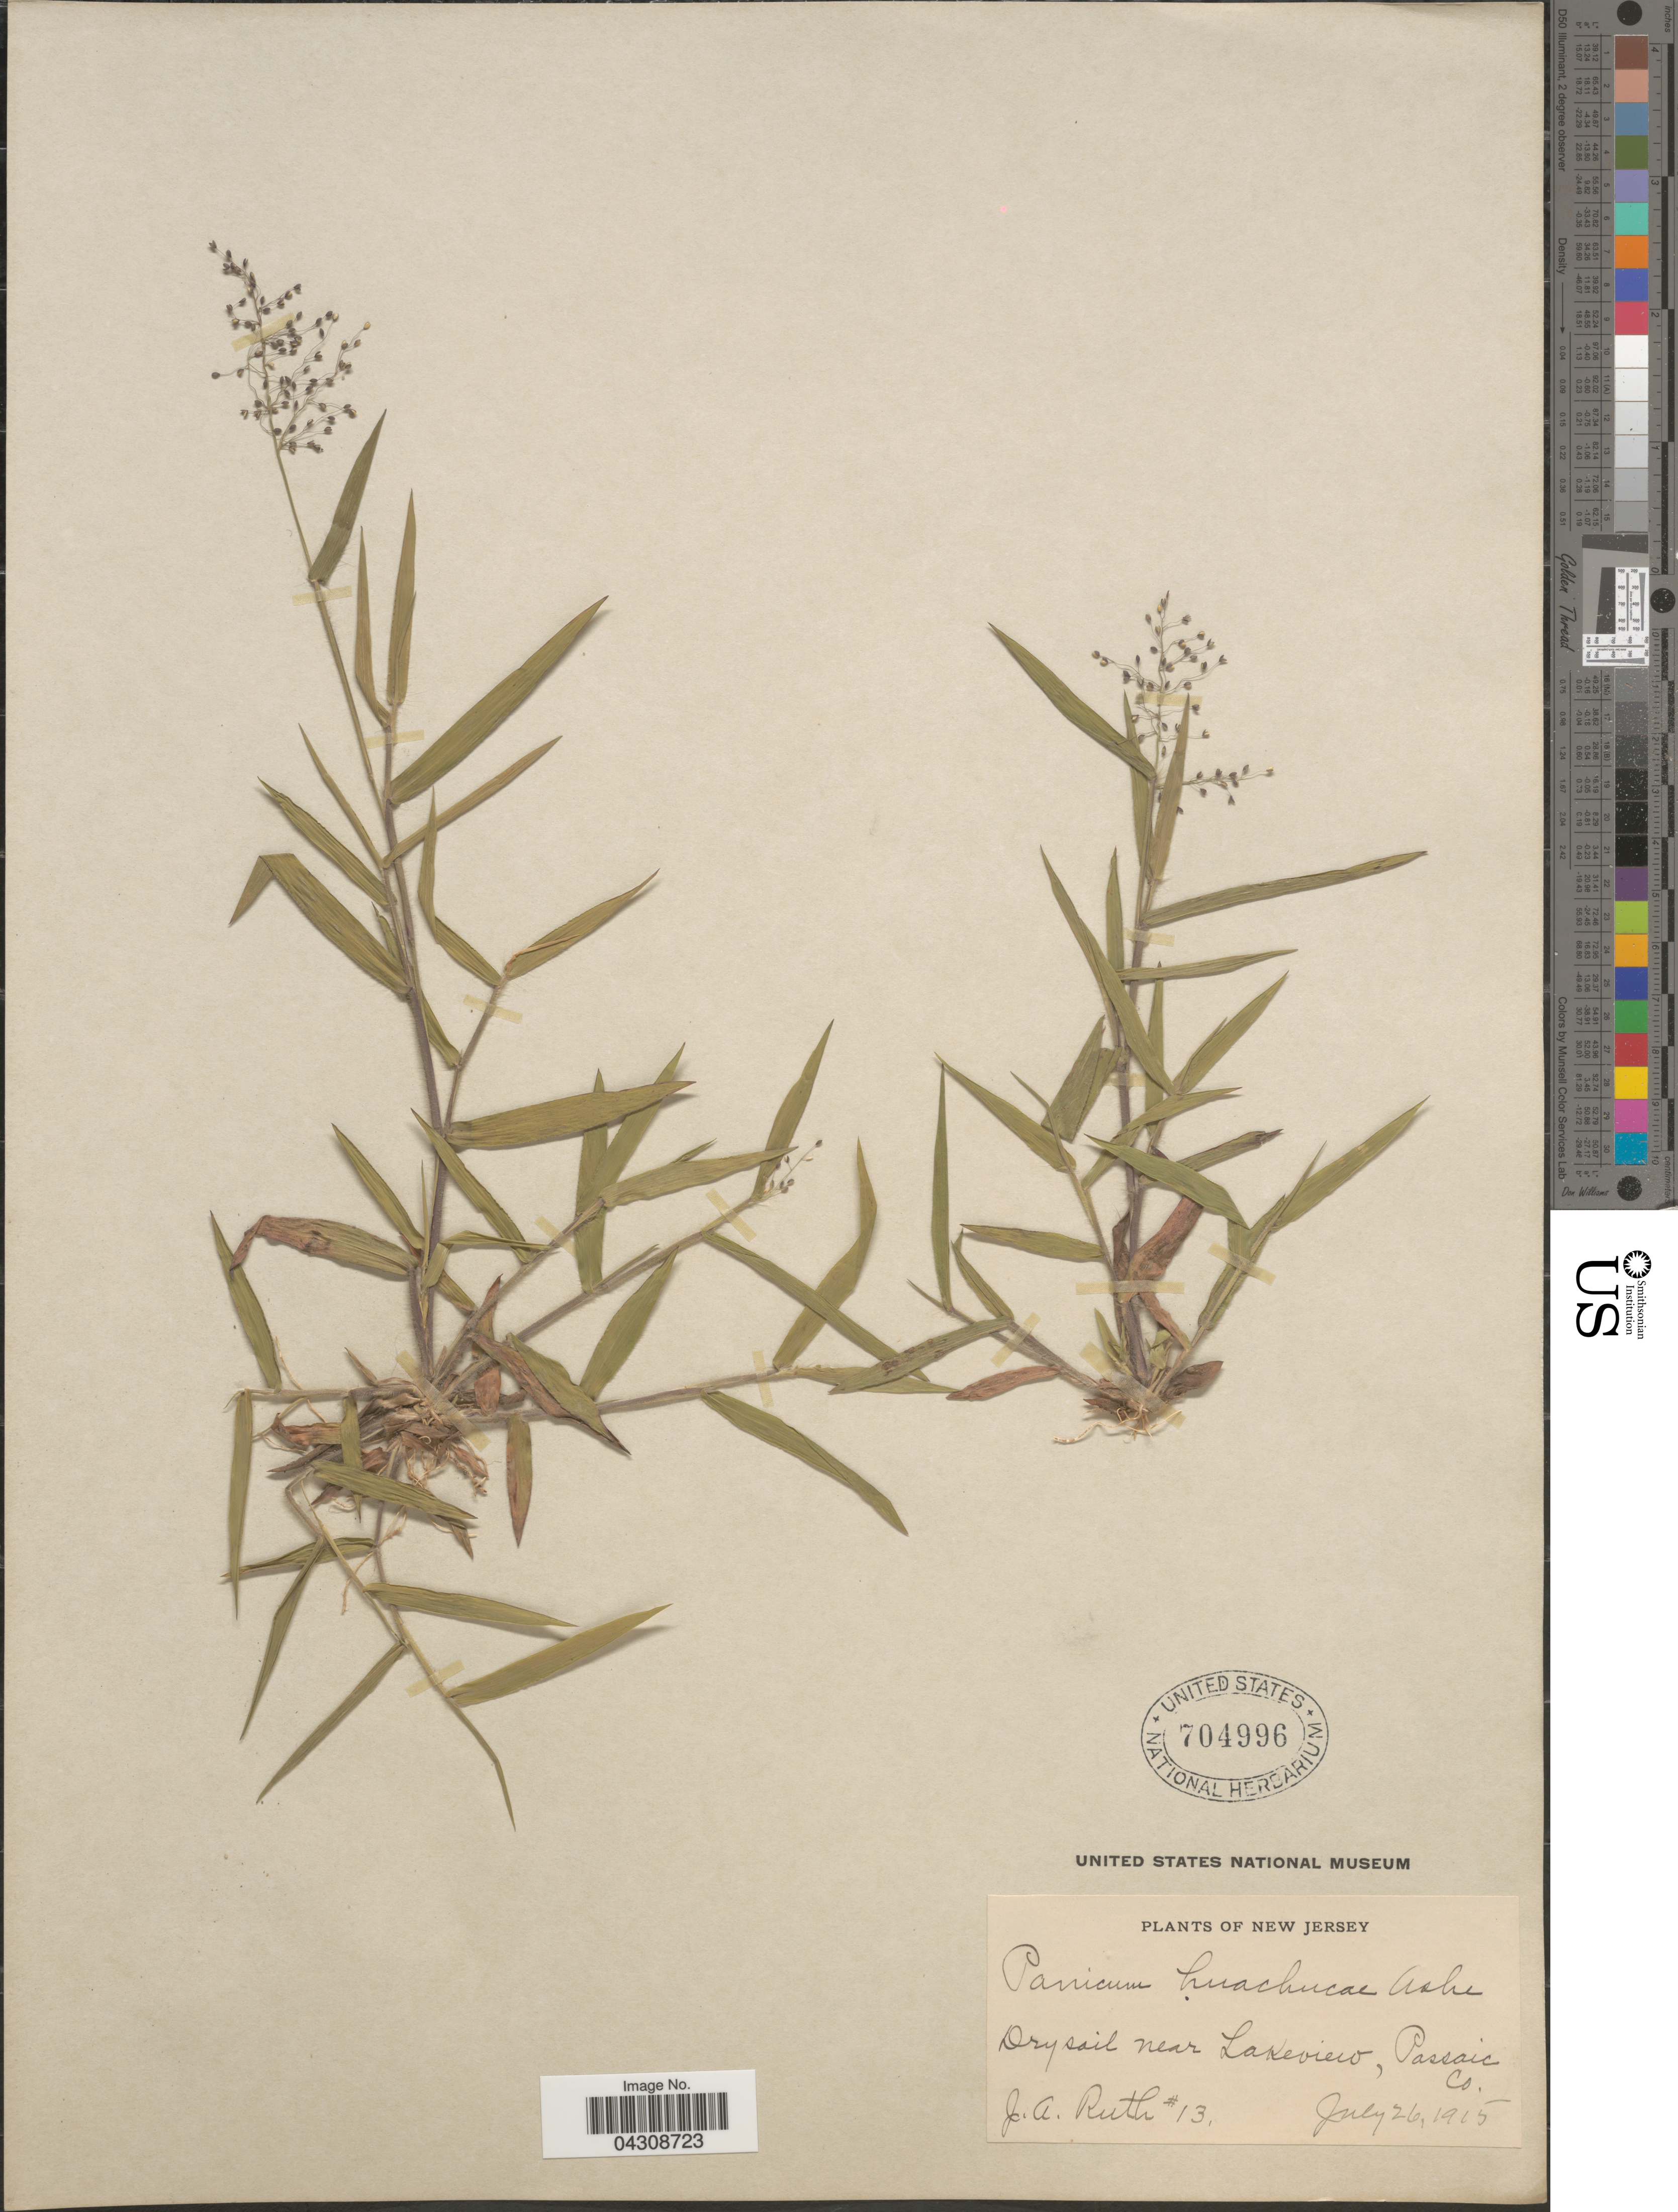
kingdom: Plantae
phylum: Tracheophyta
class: Liliopsida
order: Poales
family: Poaceae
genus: Dichanthelium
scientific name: Dichanthelium acuminatum var. acuminatum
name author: (Sw.) Gould & C.A. Clark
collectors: J. Ruth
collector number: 13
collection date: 1915-07-26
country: United States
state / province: New Jersey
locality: Dry soil near Lakeview, Passaic Co.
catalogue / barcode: US 704996